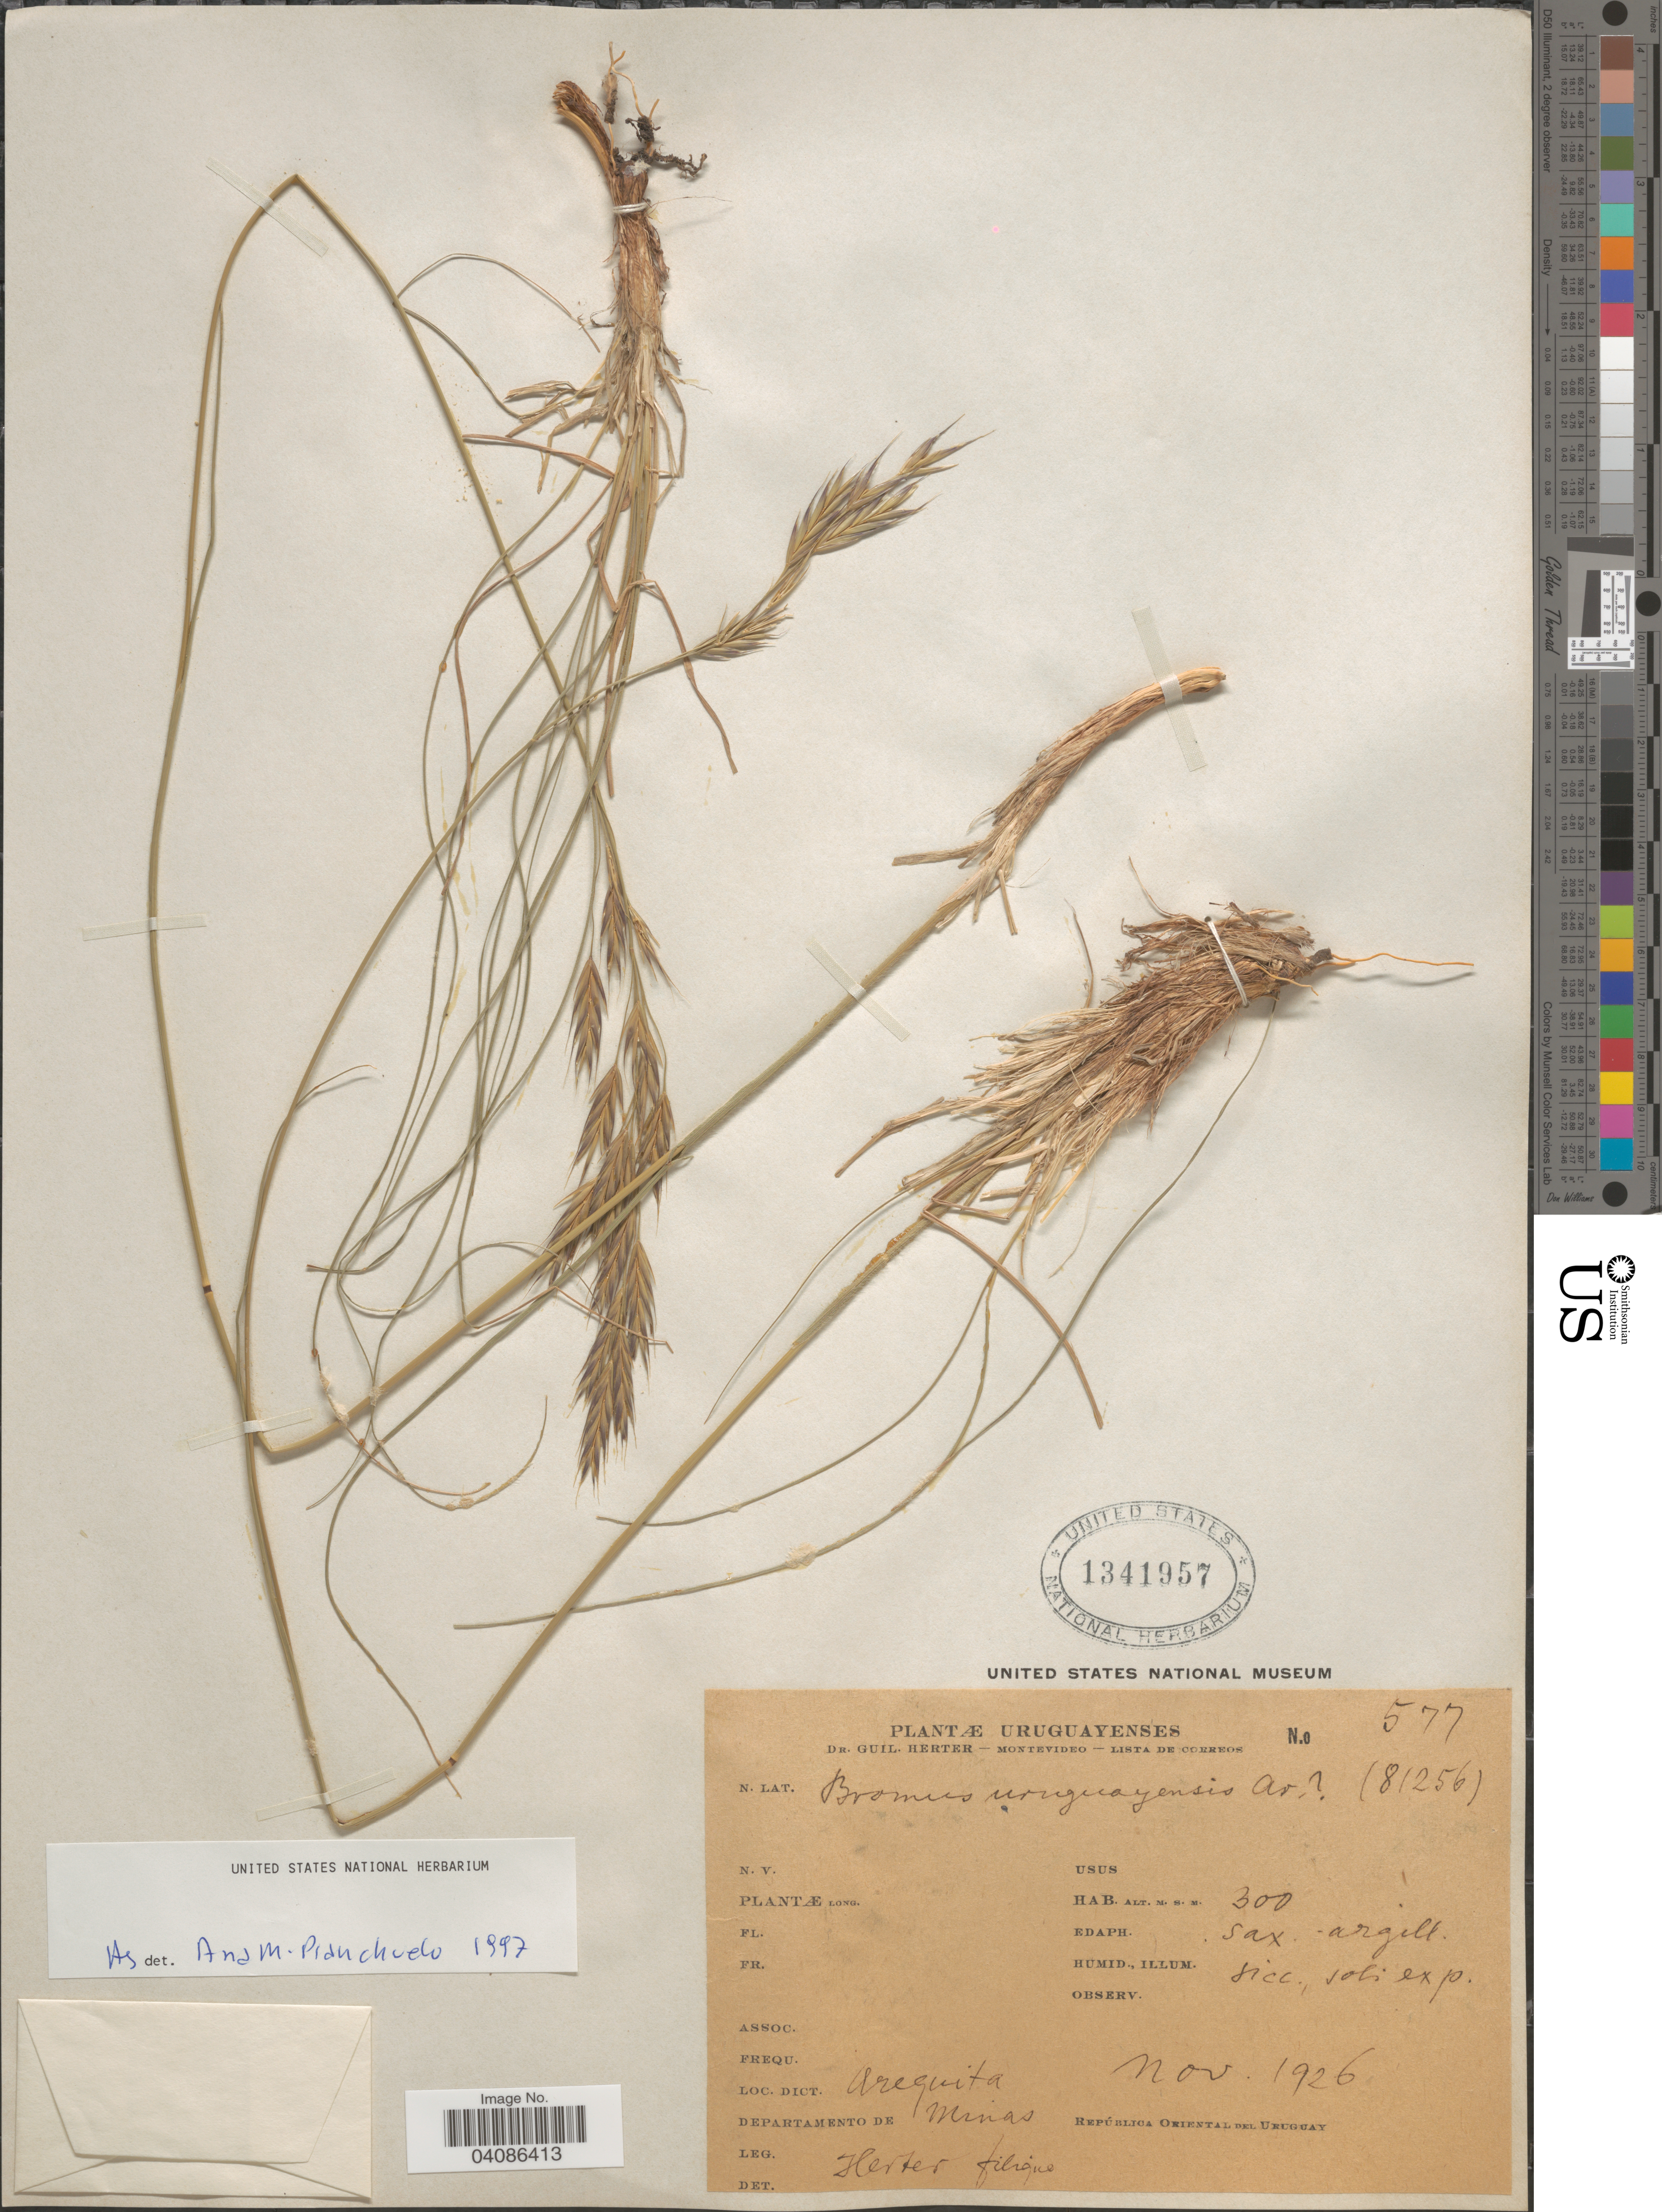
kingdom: Plantae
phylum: Tracheophyta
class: Liliopsida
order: Poales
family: Poaceae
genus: Bromus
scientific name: Bromus auleticus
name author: Trin. ex Nees in Mart.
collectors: G. Herter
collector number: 577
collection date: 1926-11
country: Uruguay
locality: Arequita. Departamento de Minas. República Oriental del Uruguay.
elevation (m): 300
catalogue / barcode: US 1341957